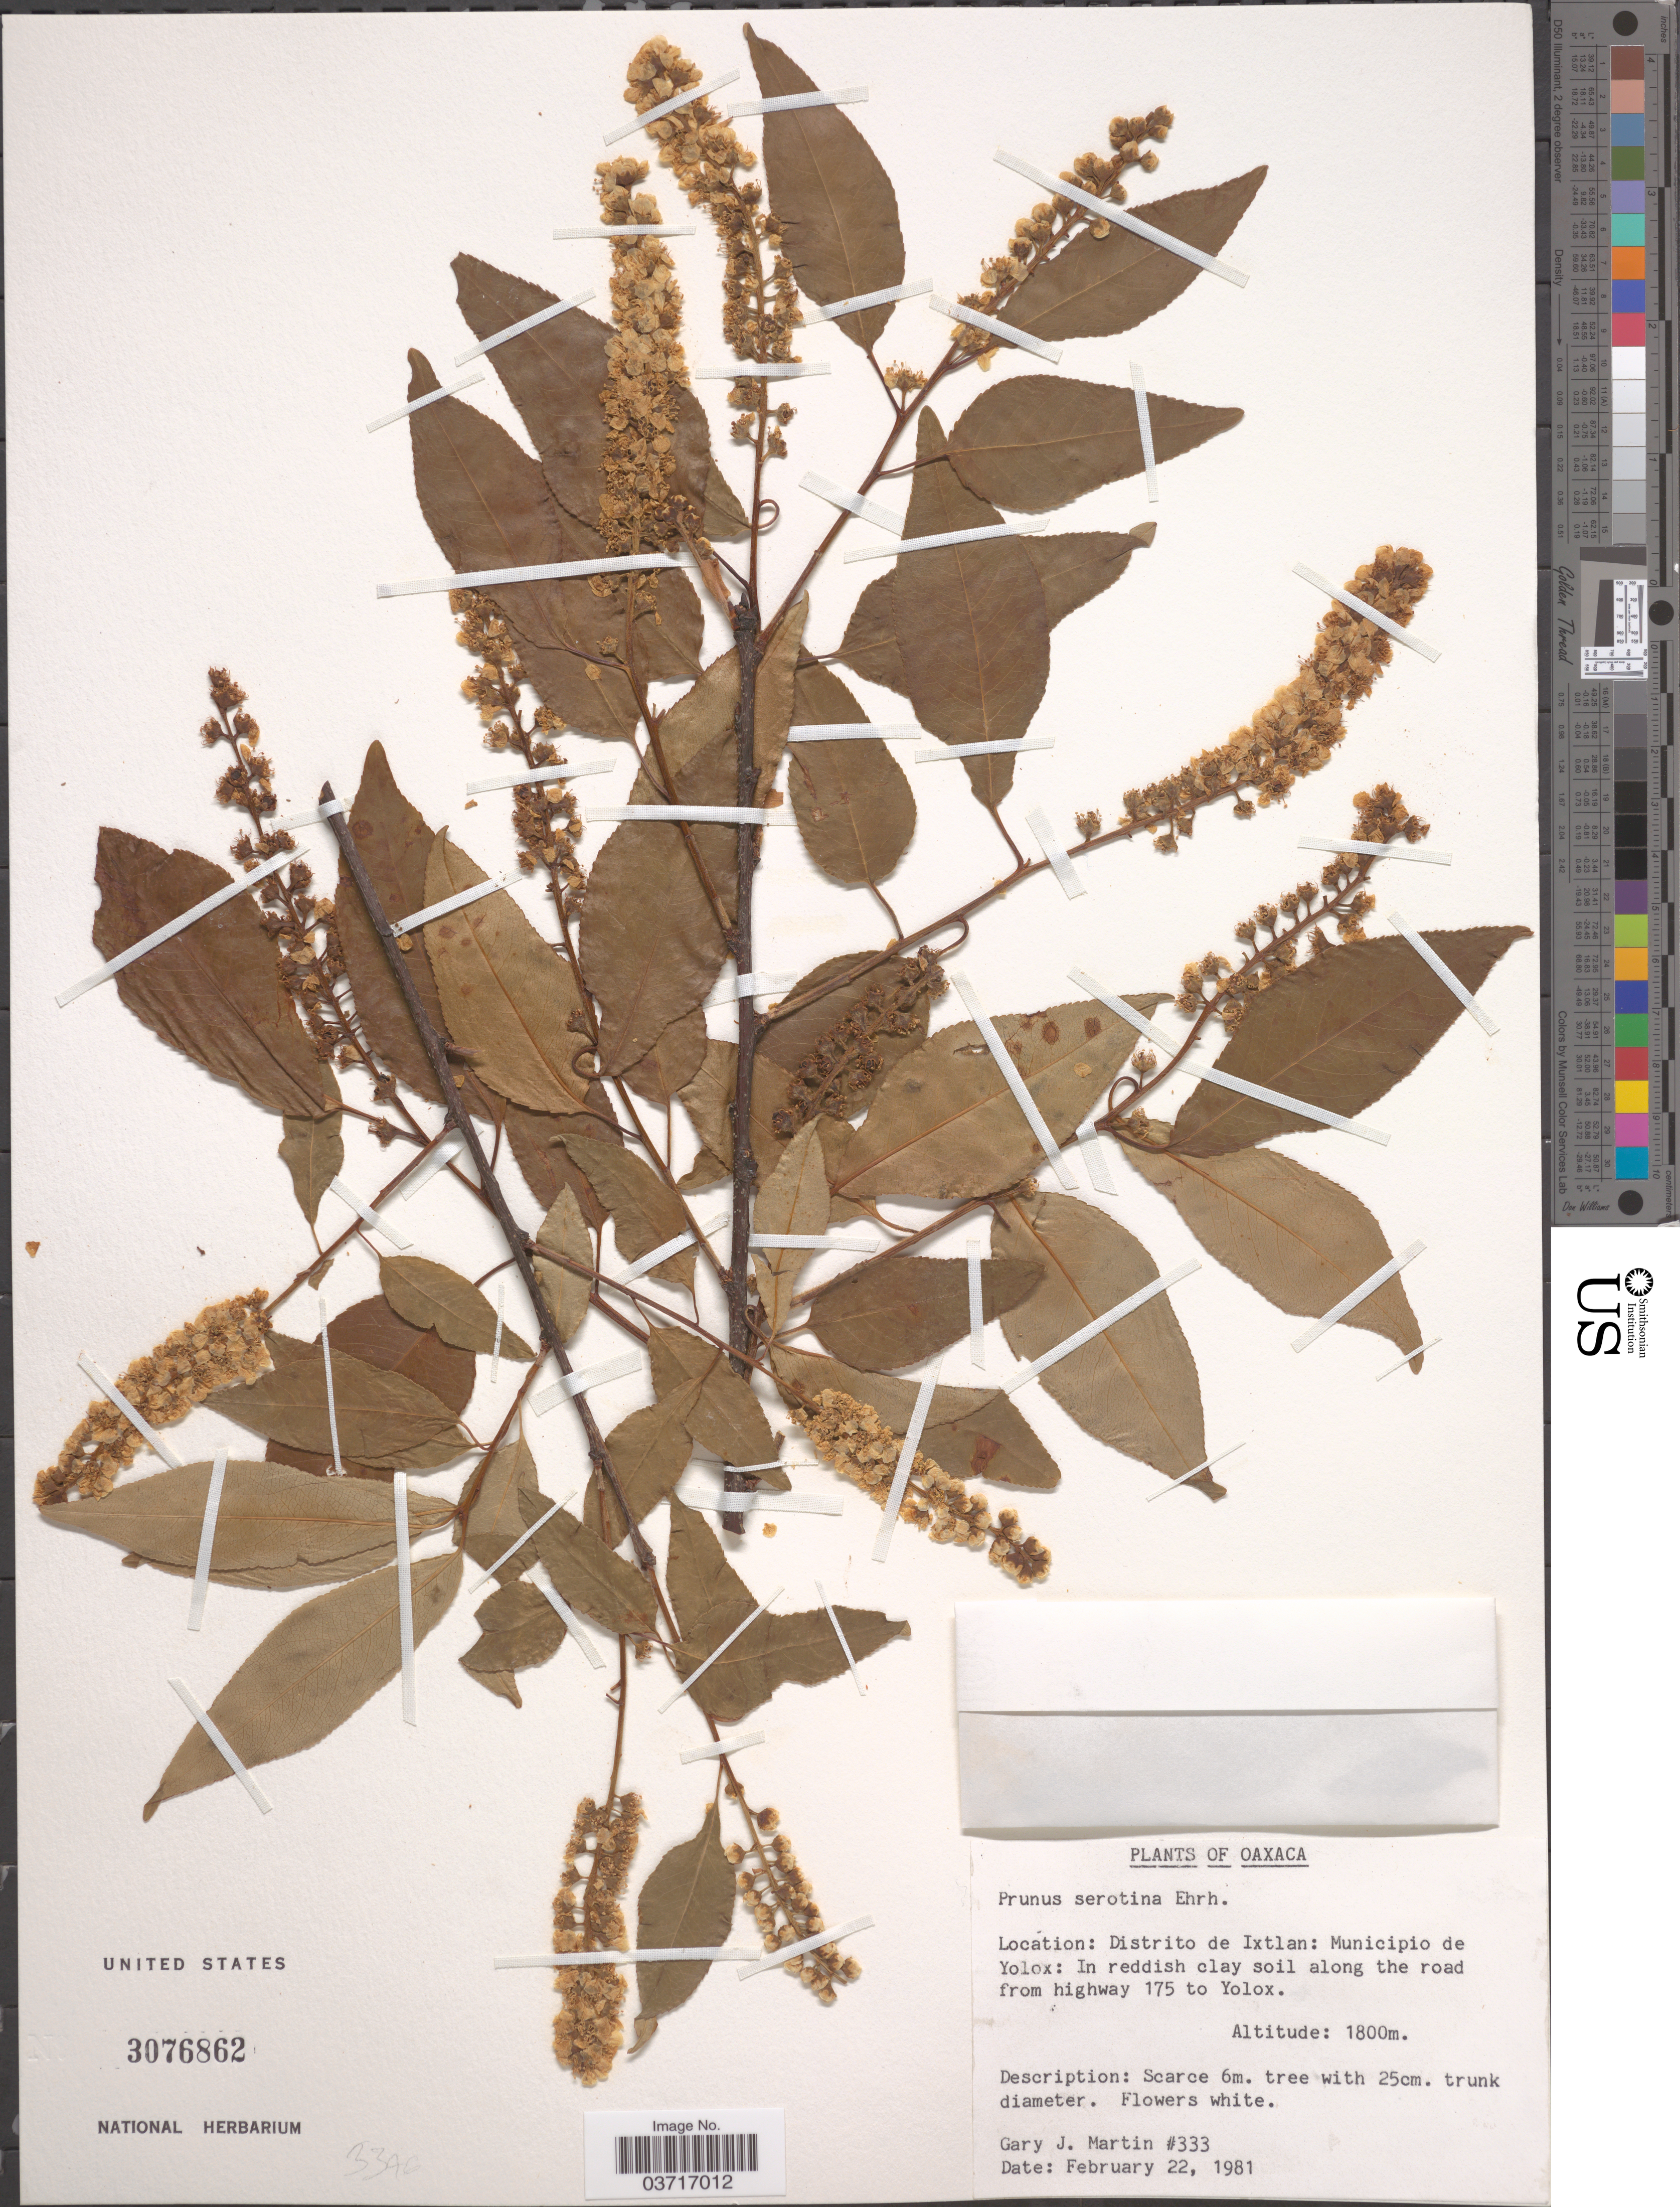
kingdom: Plantae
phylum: Tracheophyta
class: Magnoliopsida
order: Rosales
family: Rosaceae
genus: Prunus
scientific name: Prunus serotina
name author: Ehrh.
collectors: G. J. Martin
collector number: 333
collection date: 1981-02-22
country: Mexico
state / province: Oaxaca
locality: Distrito de Ixtlan: Municipio de Yolox: In reddish clay soil along the road from highway 175 to Yolox.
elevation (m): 1800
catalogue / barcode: US 3076862